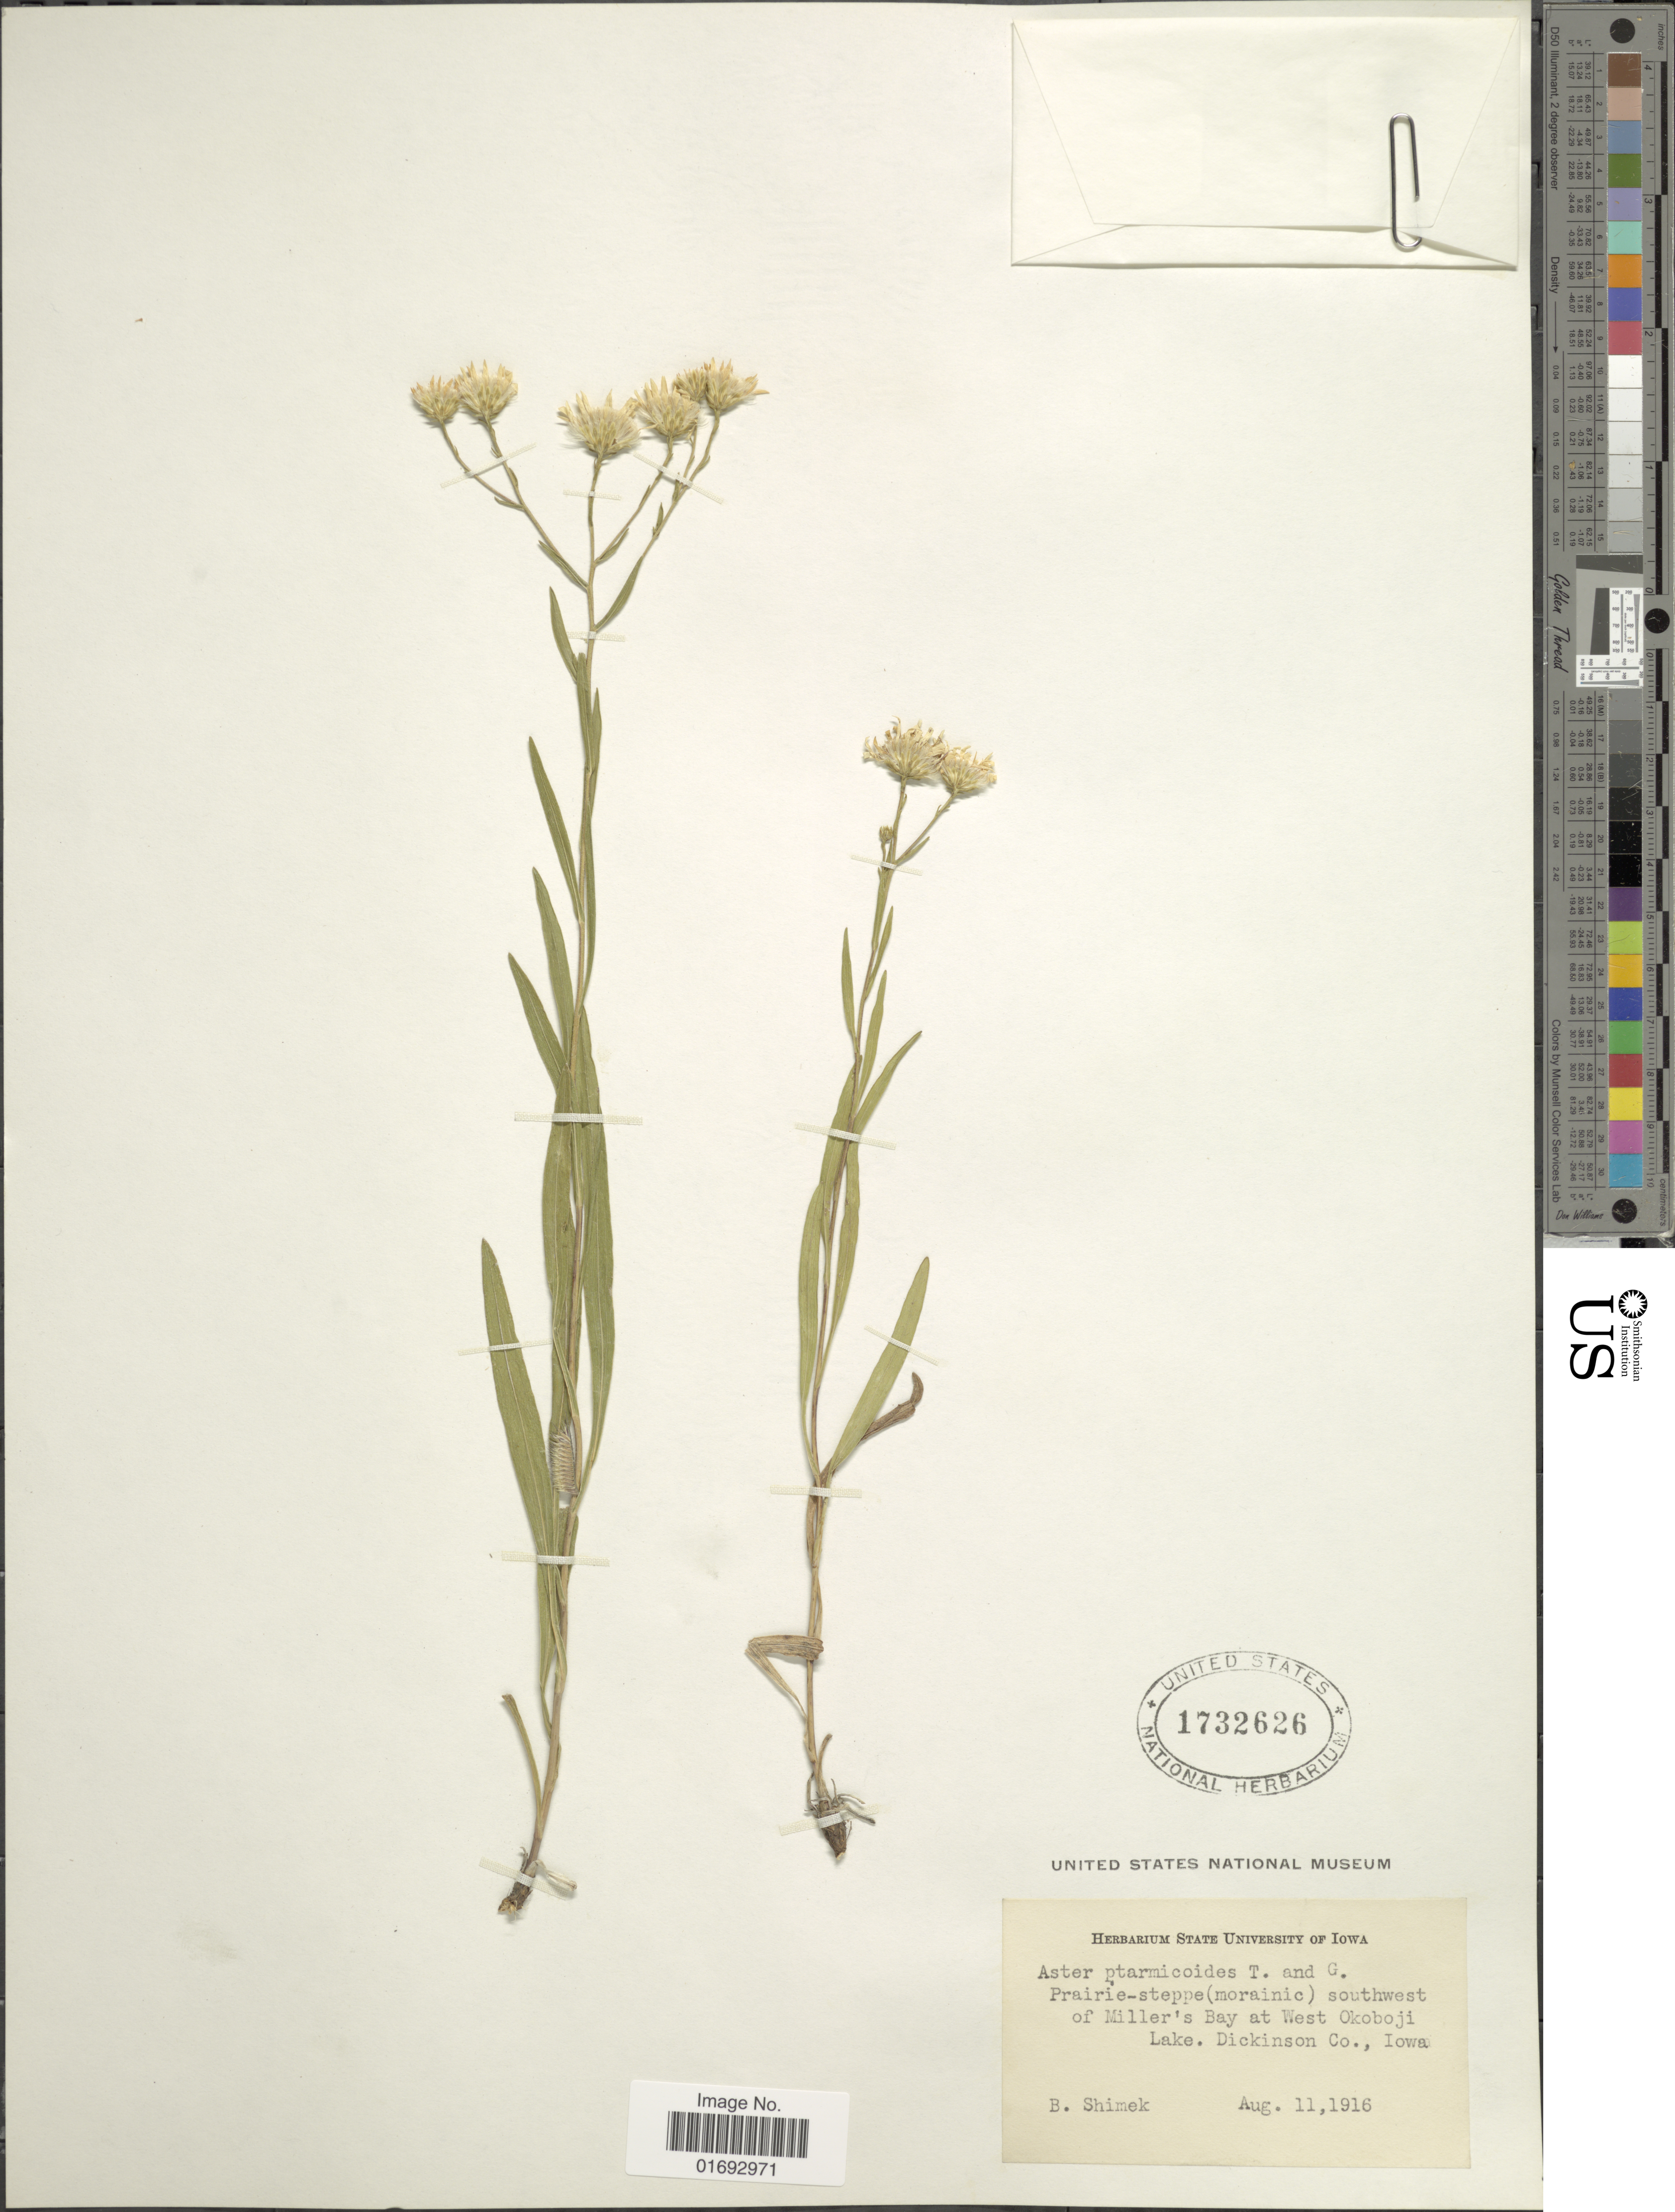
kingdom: Plantae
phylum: Tracheophyta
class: Magnoliopsida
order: Asterales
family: Asteraceae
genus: Oligoneuron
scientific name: Oligoneuron album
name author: (Nutt.) G.L. Nesom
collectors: B. Shimek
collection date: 1916-08-11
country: United States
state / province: Iowa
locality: Prairie-steppe (morainic) southwest of Miller's Bay at West Okoboji Lake. Dickinson Co.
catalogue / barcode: US 1732626